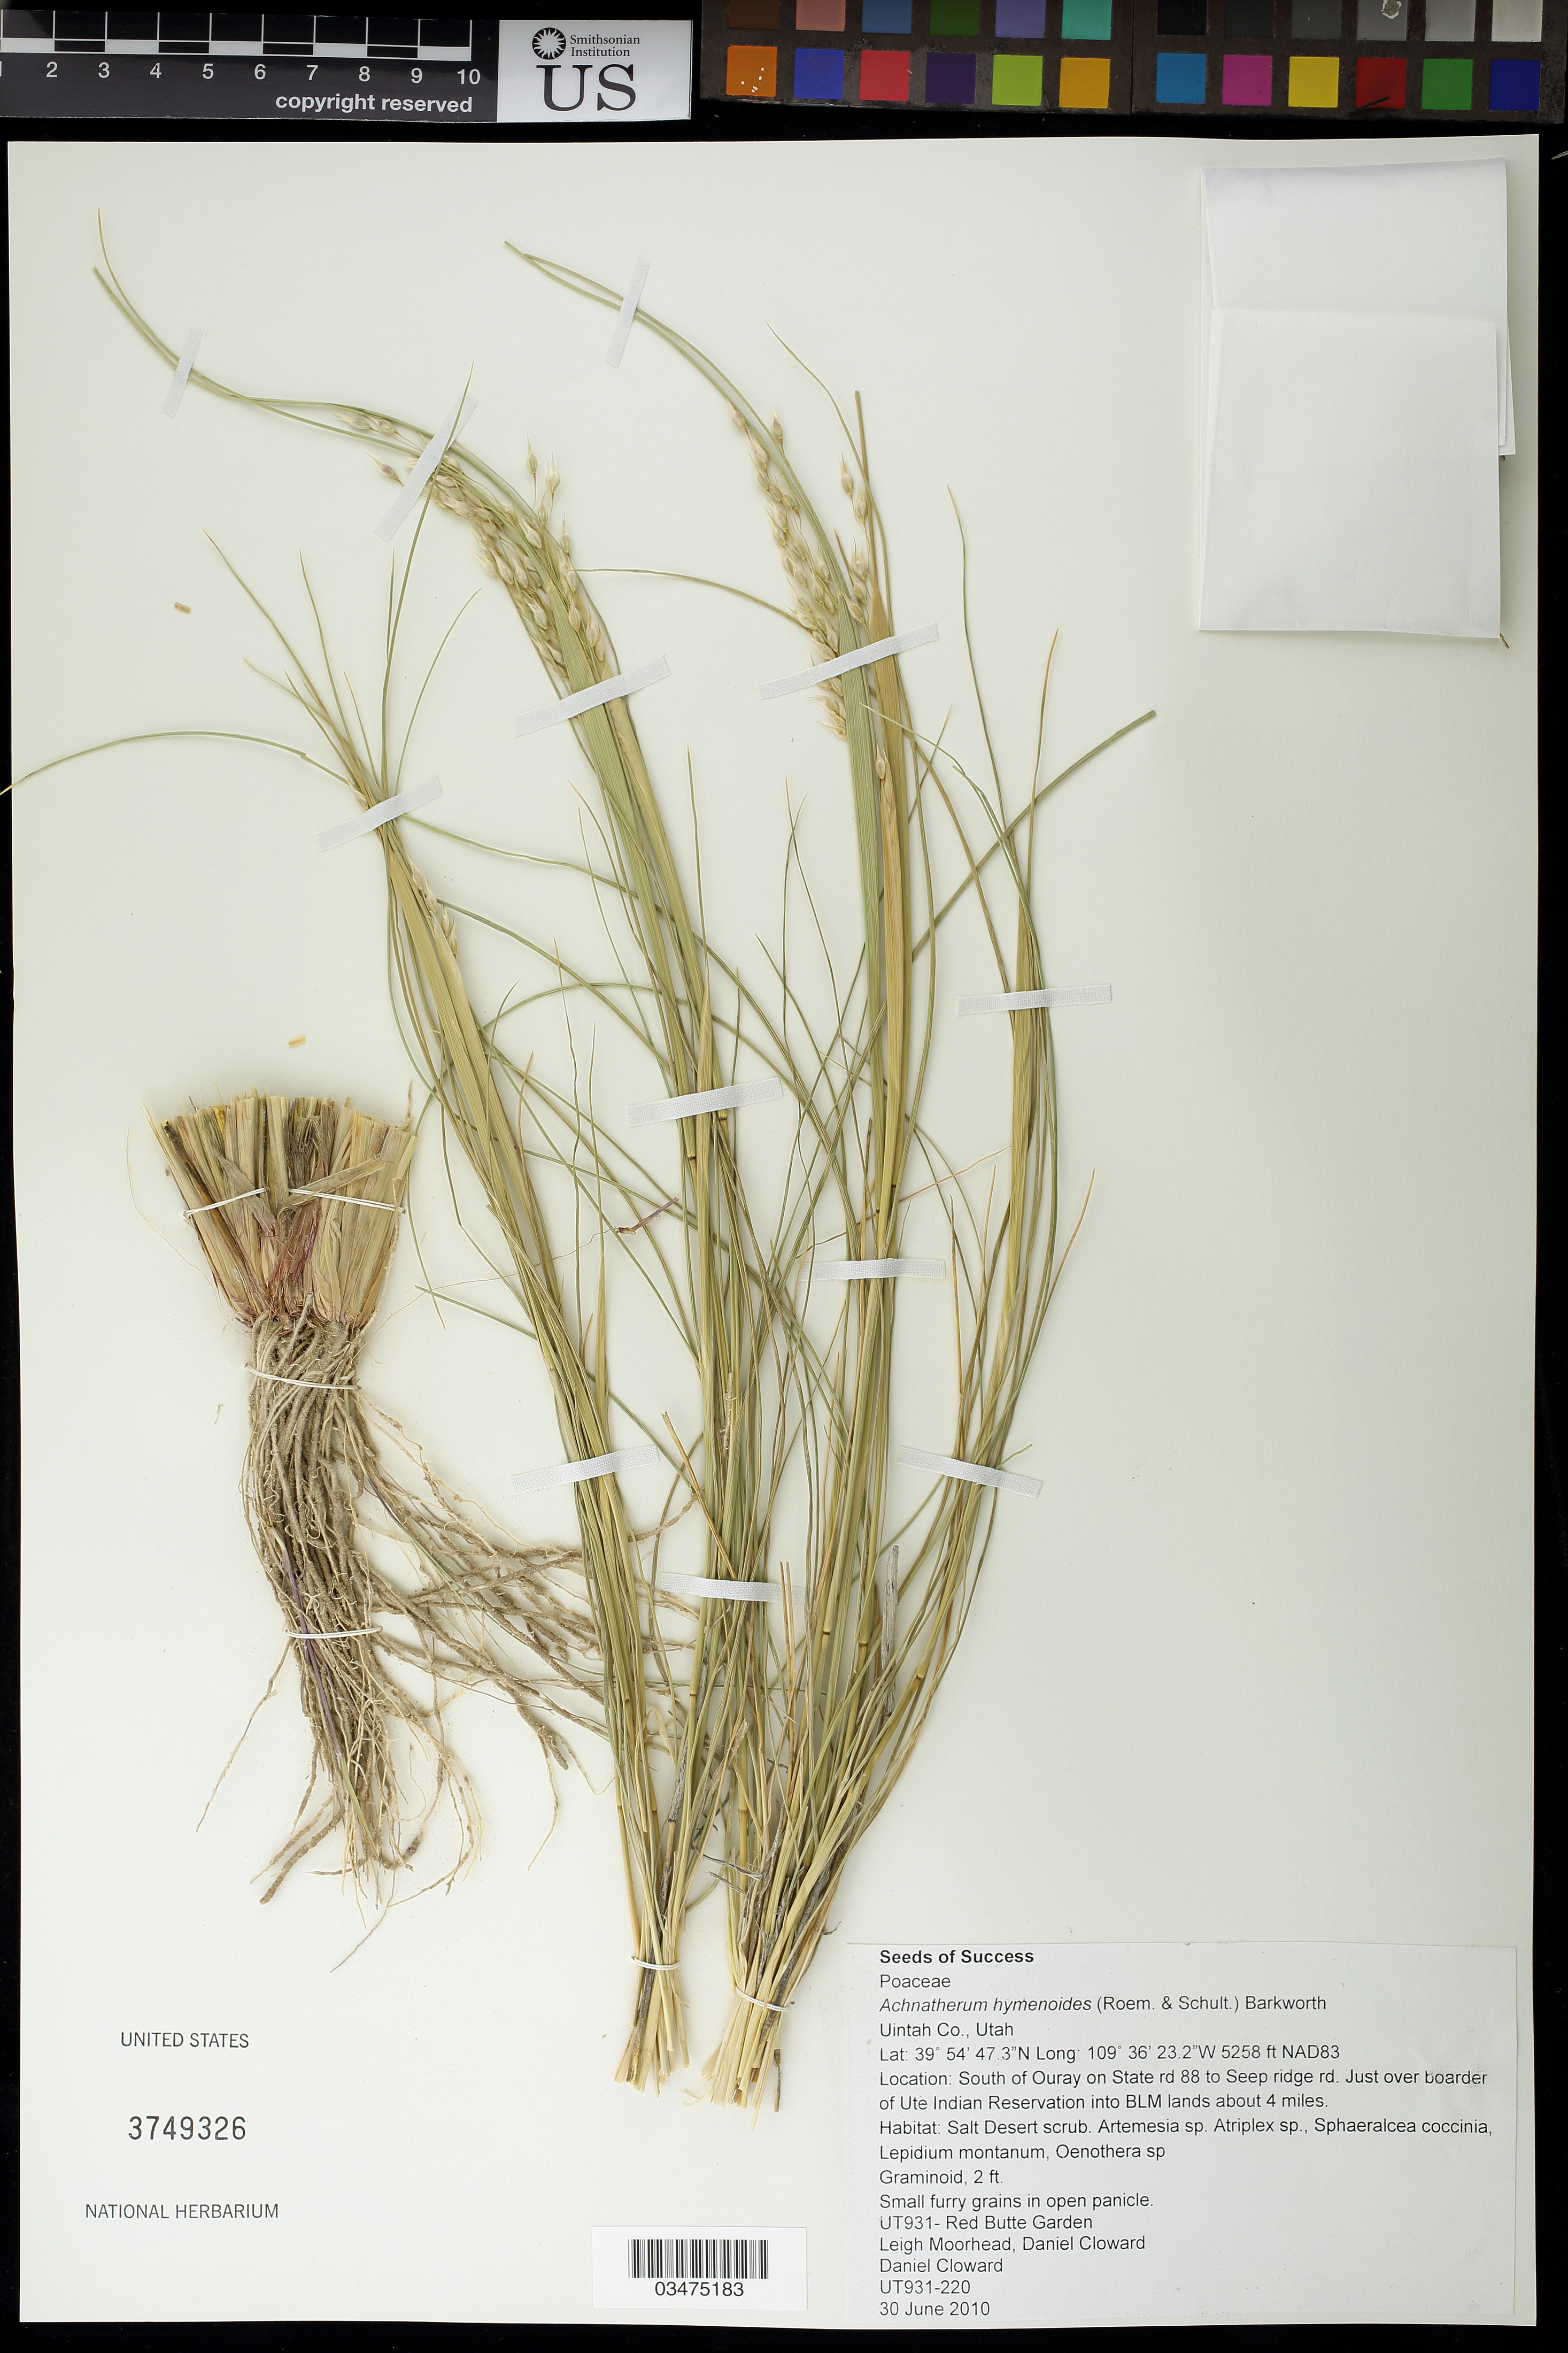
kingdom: Plantae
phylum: Tracheophyta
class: Liliopsida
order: Poales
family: Poaceae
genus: Achnatherum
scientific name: Achnatherum hymenoides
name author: (Roem. & Schult.) Barkworth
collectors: L. Moorhead & D. Cloward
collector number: UT931-220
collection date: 2010-05-19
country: United States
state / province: Utah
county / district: Uintah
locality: S of Ouray on State rd 88 to Seep ridge rd. Just over boarder of Ute Indian Reservation into BLM lands about 4 mi.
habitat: Salt desert scrub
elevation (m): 1603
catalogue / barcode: US 3749326